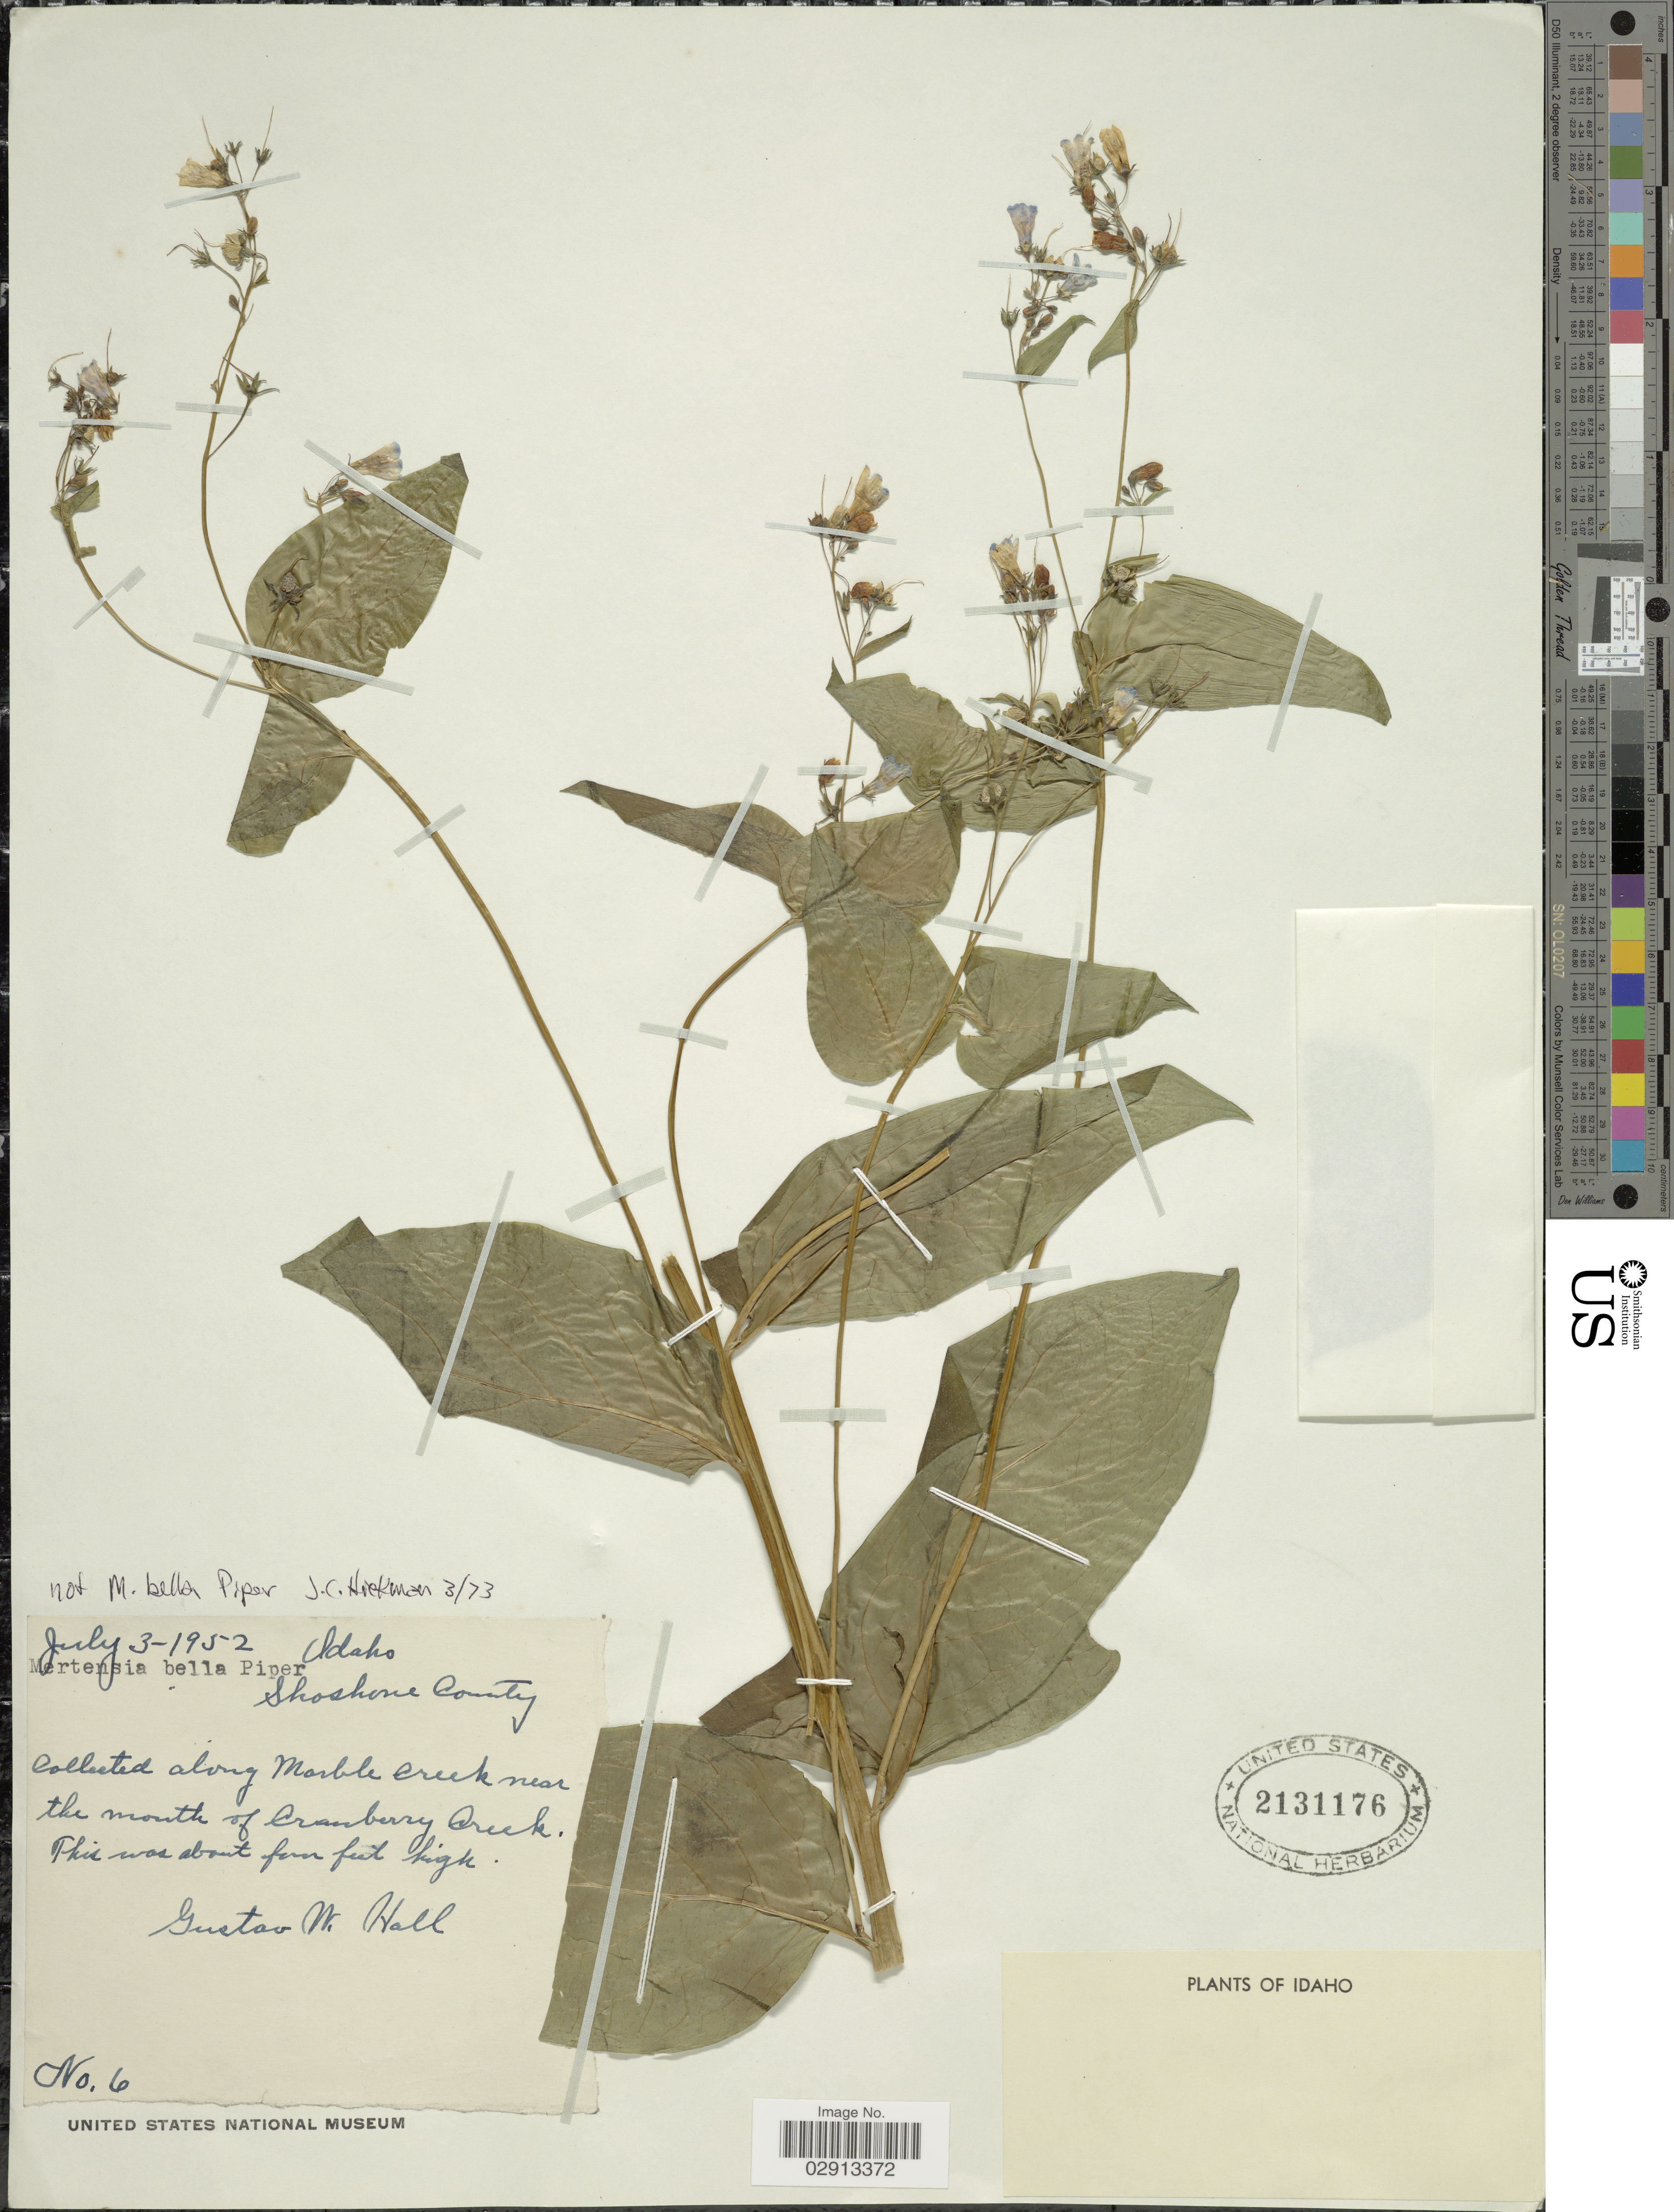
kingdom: Plantae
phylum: Tracheophyta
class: Magnoliopsida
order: Boraginales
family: Boraginaceae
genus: Mertensia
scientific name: Mertensia sp.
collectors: G. Hall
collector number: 6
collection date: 1952-07-03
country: United States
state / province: Idaho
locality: Shoshone County. Along Marble Creek near the mouth of Cranberry Creek.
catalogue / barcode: US 2131176